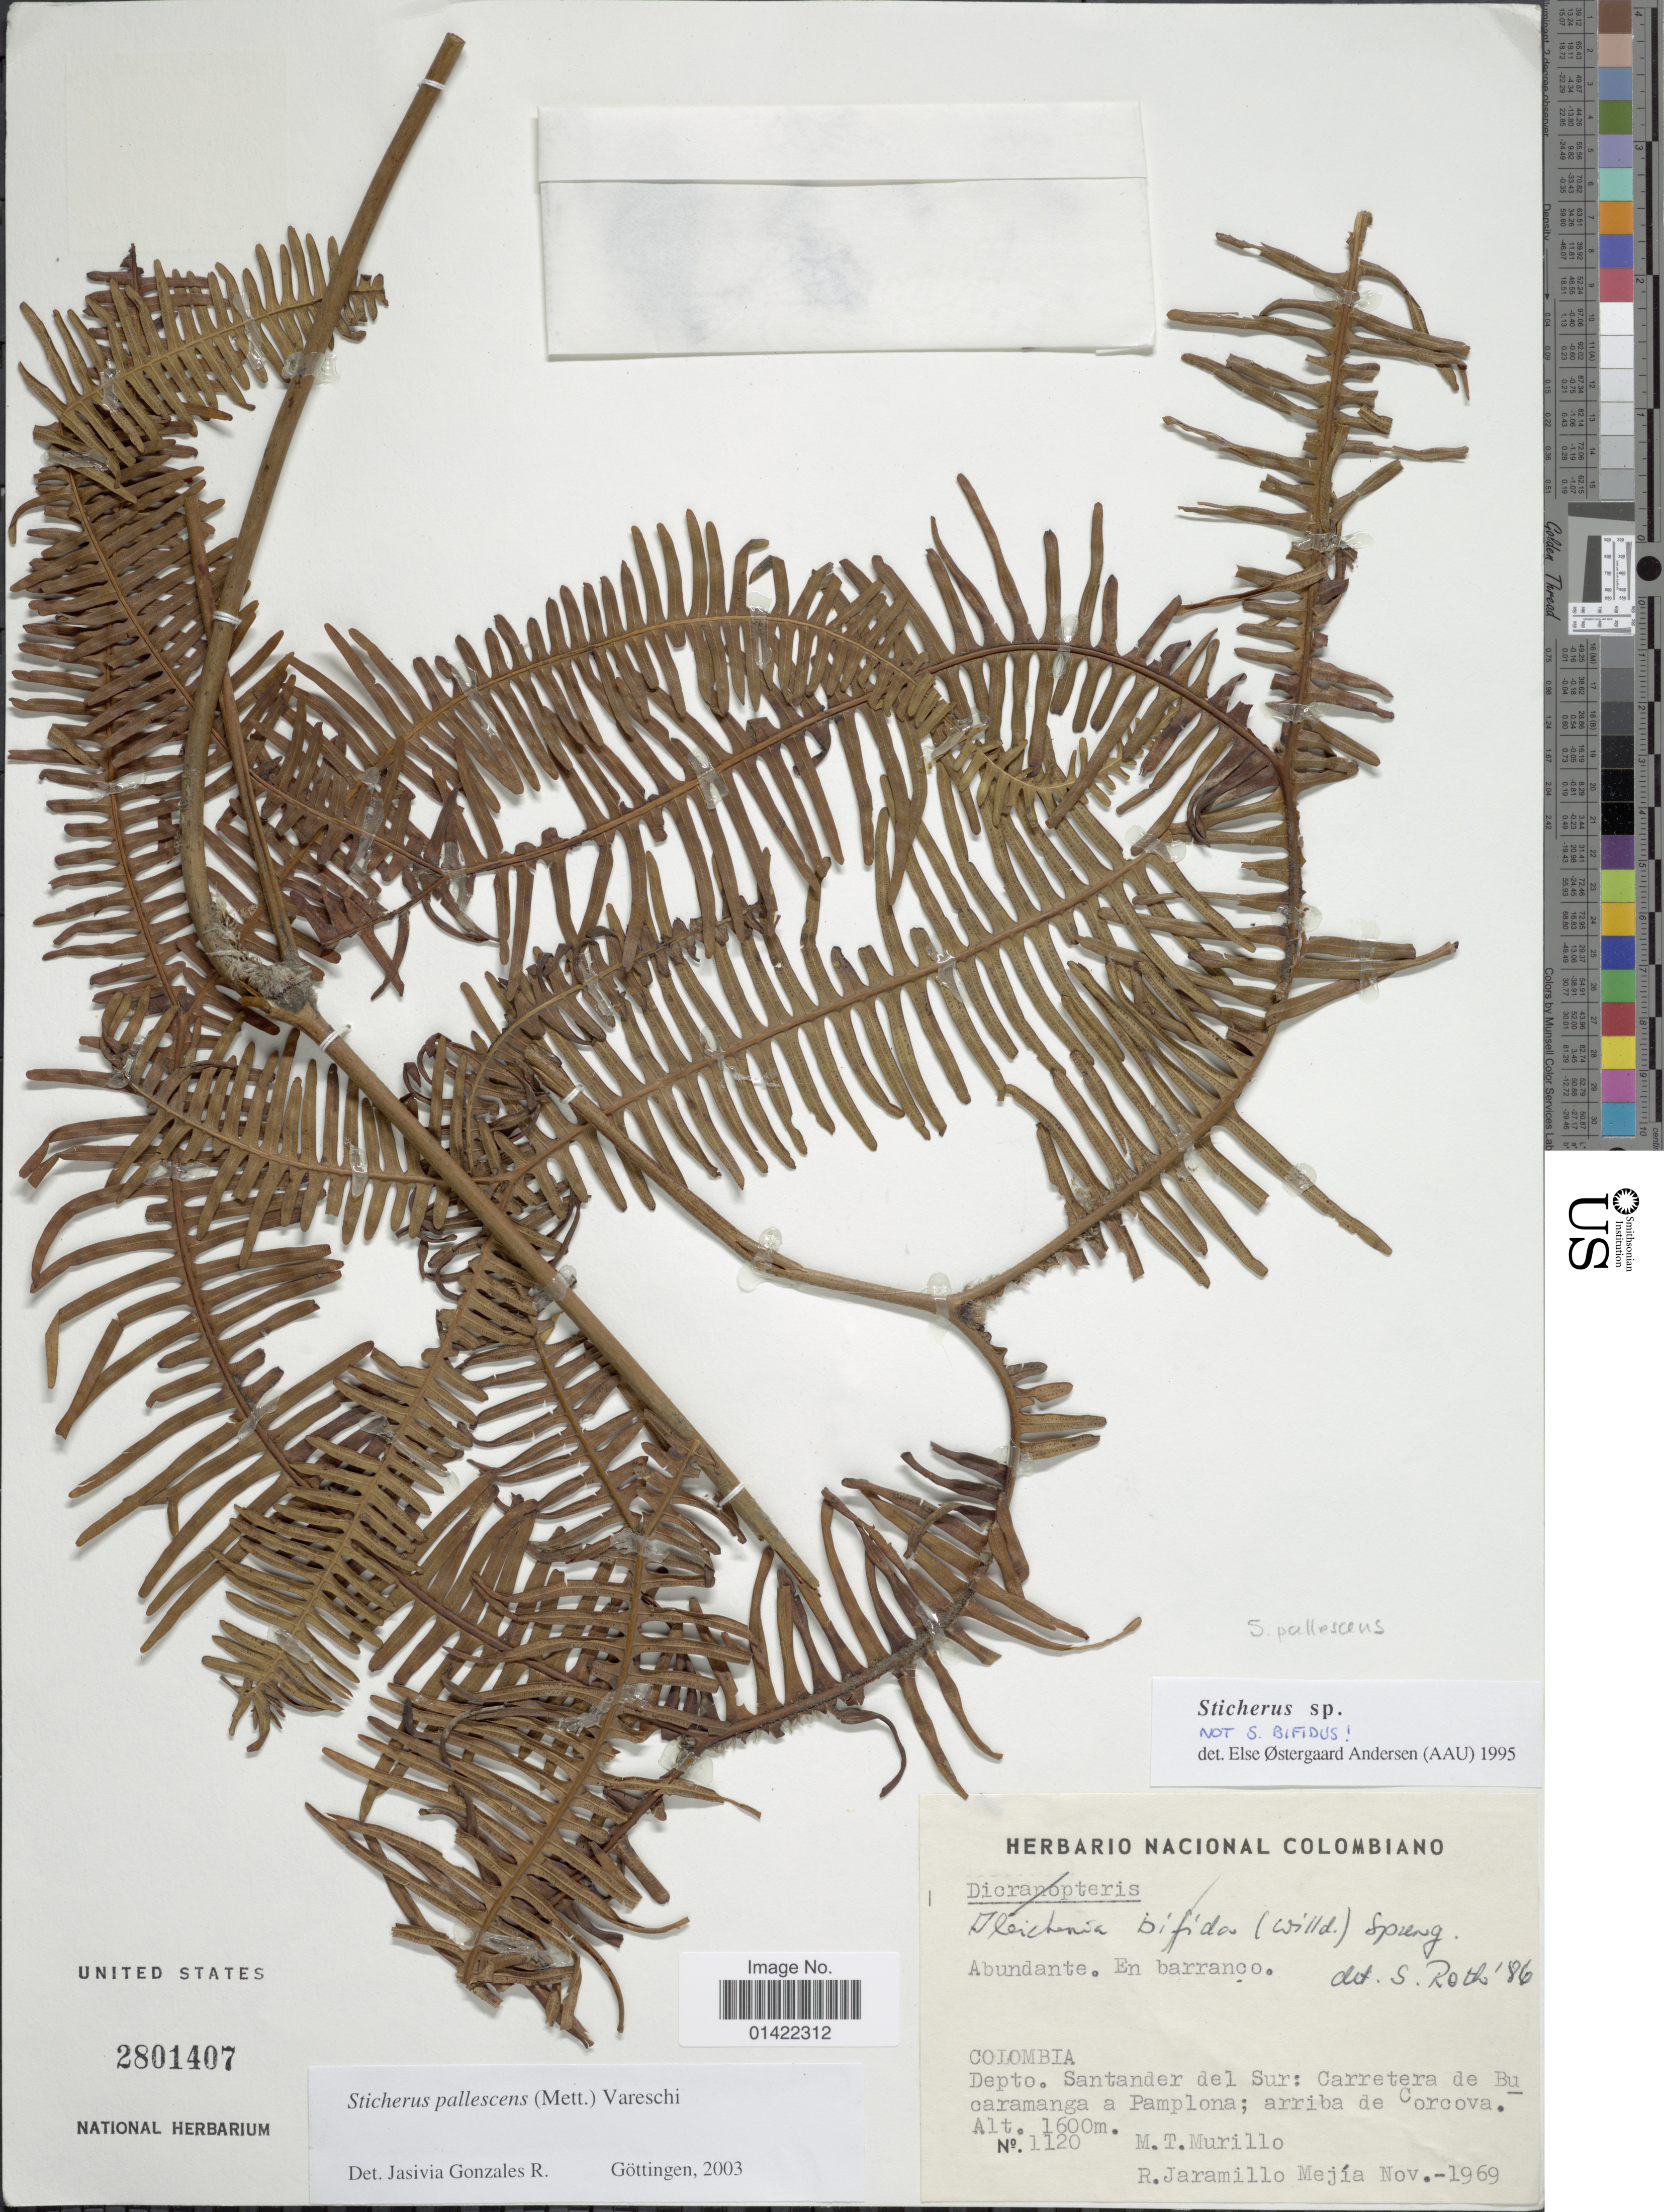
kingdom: Plantae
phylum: Tracheophyta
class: Polypodiopsida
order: Gleicheniales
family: Gleicheniaceae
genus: Sticherus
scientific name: Sticherus pallescens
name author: (Mett.) Vareschi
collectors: M. Murillo & R. Jaramillo M.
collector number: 1120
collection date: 1969-11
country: Colombia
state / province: Santander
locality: Santander del Sur: carretera de Bucaramanga a Pamplona; arriba de Corcova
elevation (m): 1600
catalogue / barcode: US 2801407